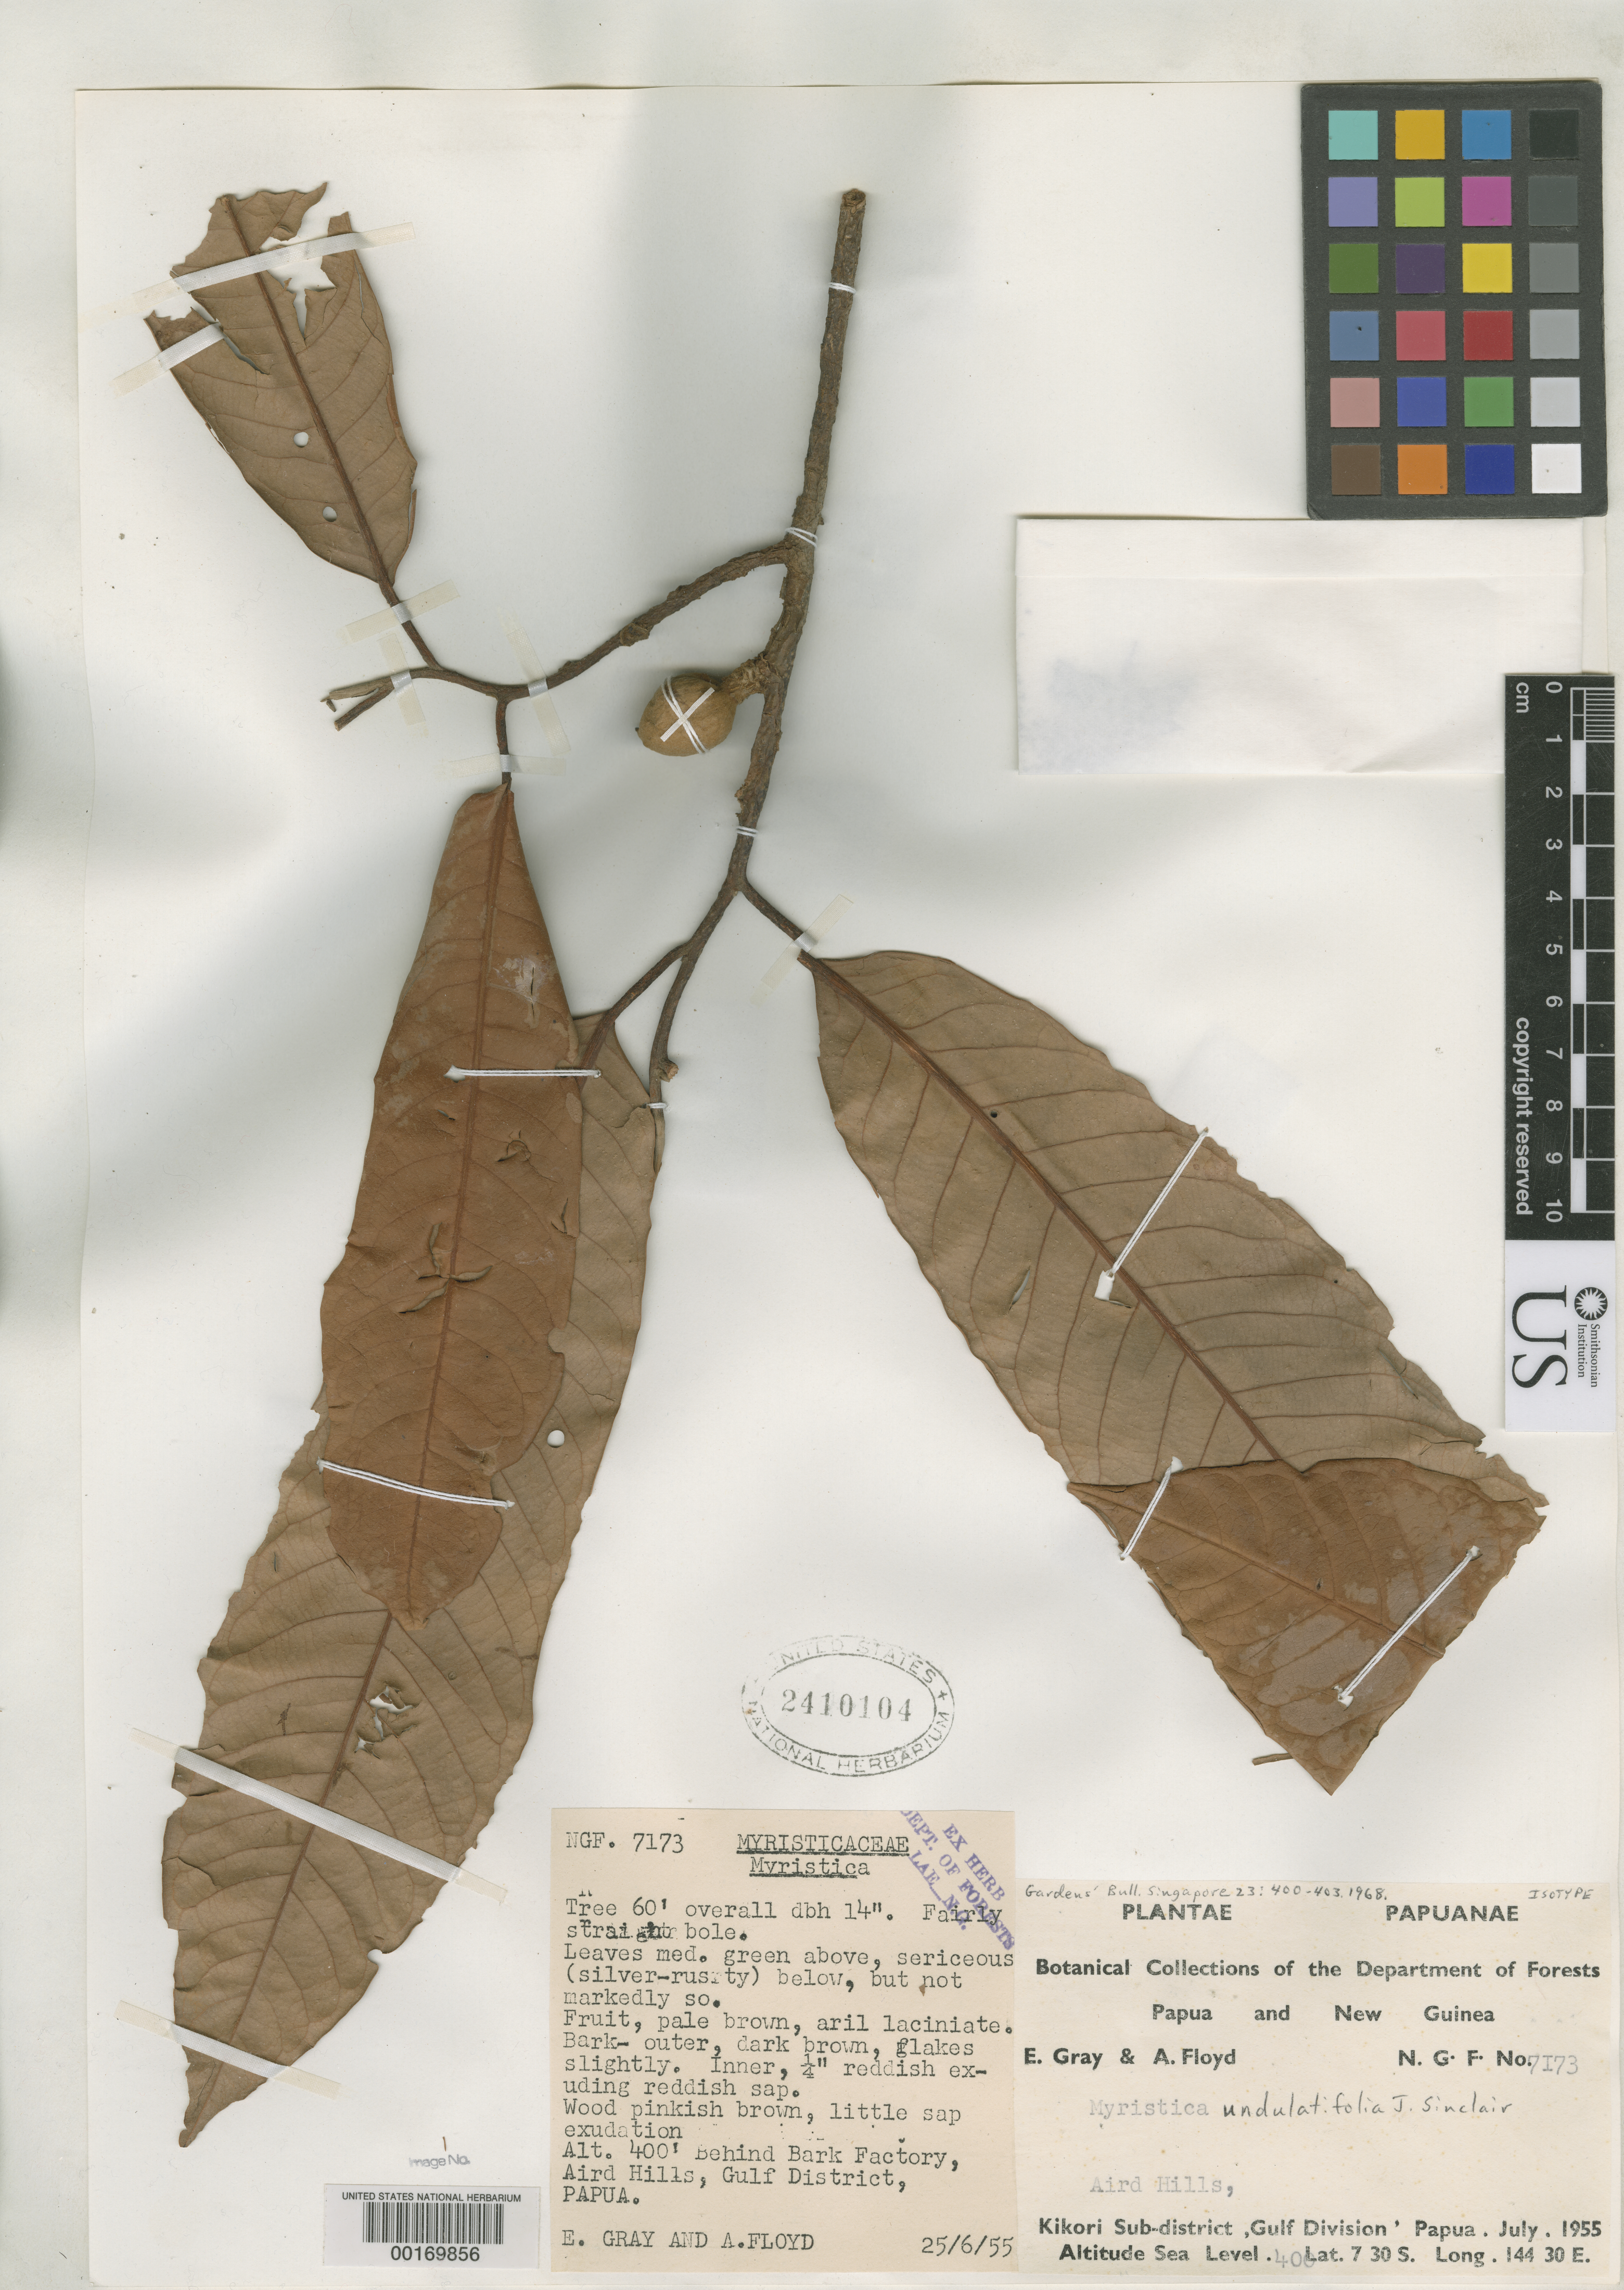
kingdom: Plantae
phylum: Tracheophyta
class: Magnoliopsida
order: Magnoliales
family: Myristicaceae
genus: Myristica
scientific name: Myristica undulatifolia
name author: J. Sinclair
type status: Isotype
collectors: E. C. G. Gray & A. G. Floyd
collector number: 7173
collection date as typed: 26 Jul 1955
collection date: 1955-07-26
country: Papua New Guinea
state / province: Gulf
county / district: Kikori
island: New Guinea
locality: Aird Hills, behind Bark Factory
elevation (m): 122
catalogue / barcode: US 2410104